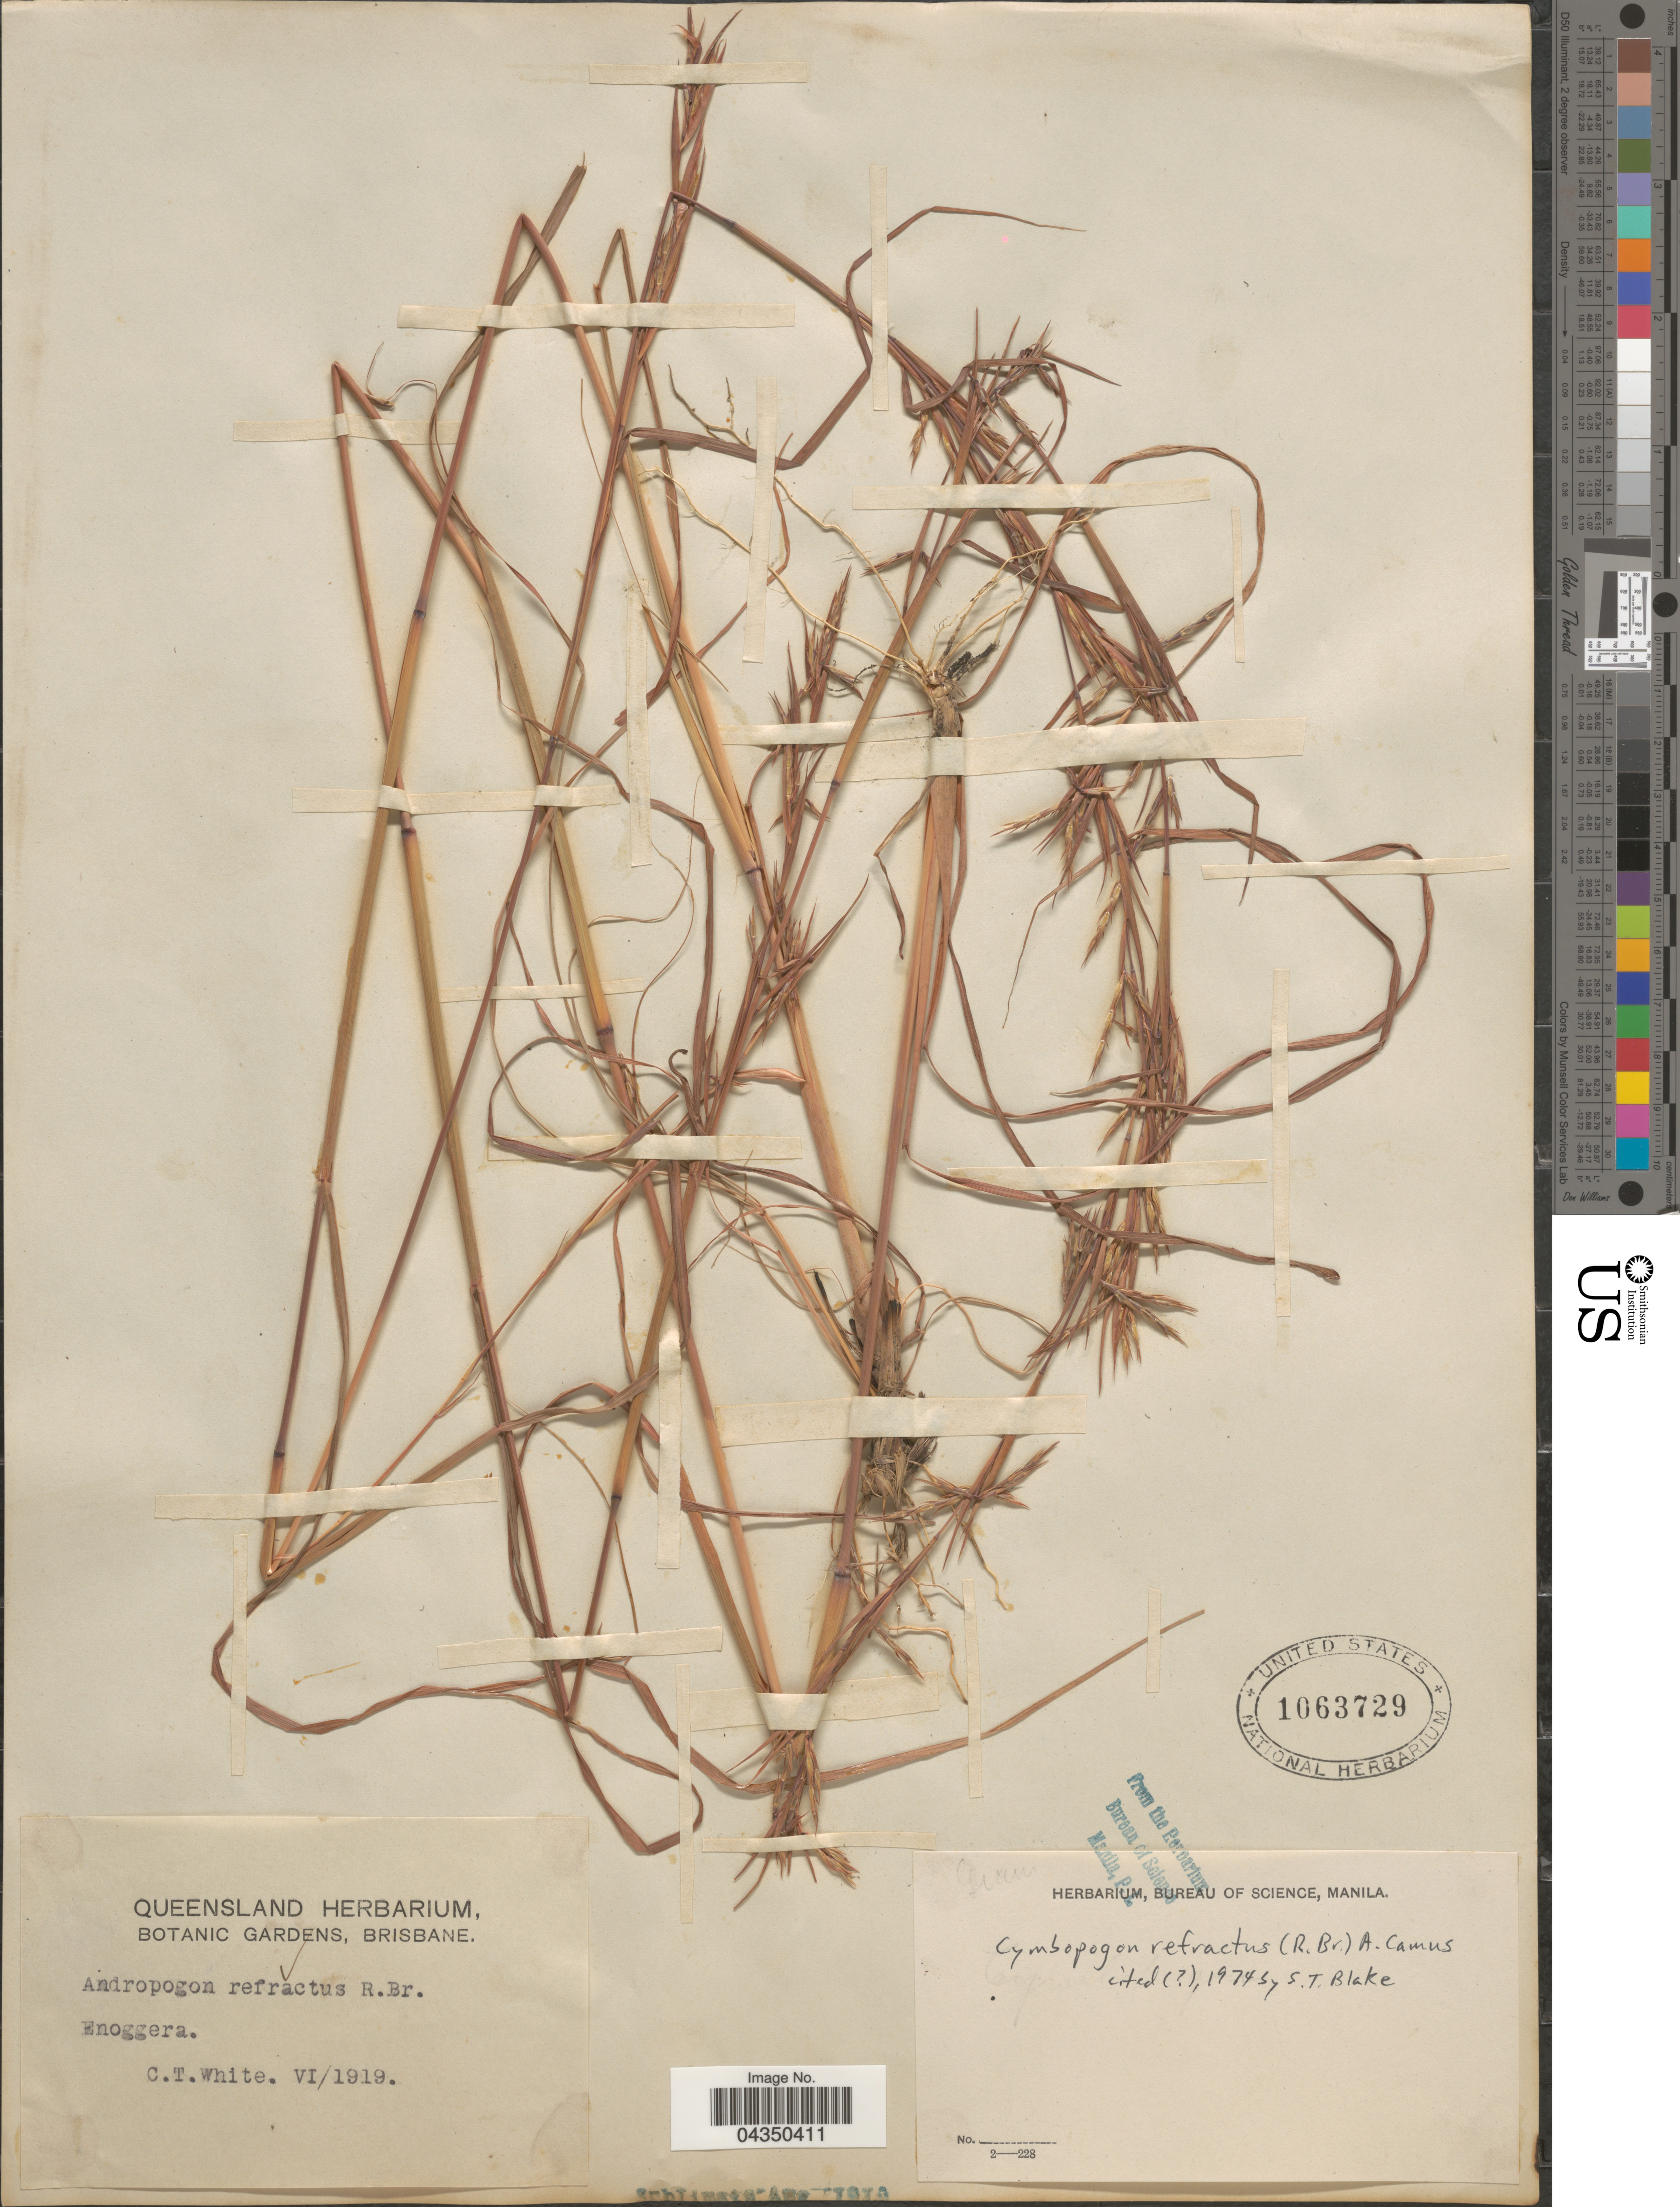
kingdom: Plantae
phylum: Tracheophyta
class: Liliopsida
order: Poales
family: Poaceae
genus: Cymbopogon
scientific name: Cymbopogon refractus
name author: (R. Br.) A. Camus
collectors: C. T. White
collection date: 1919-06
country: Australia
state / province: Queensland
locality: Enoggera.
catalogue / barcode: US 1063729